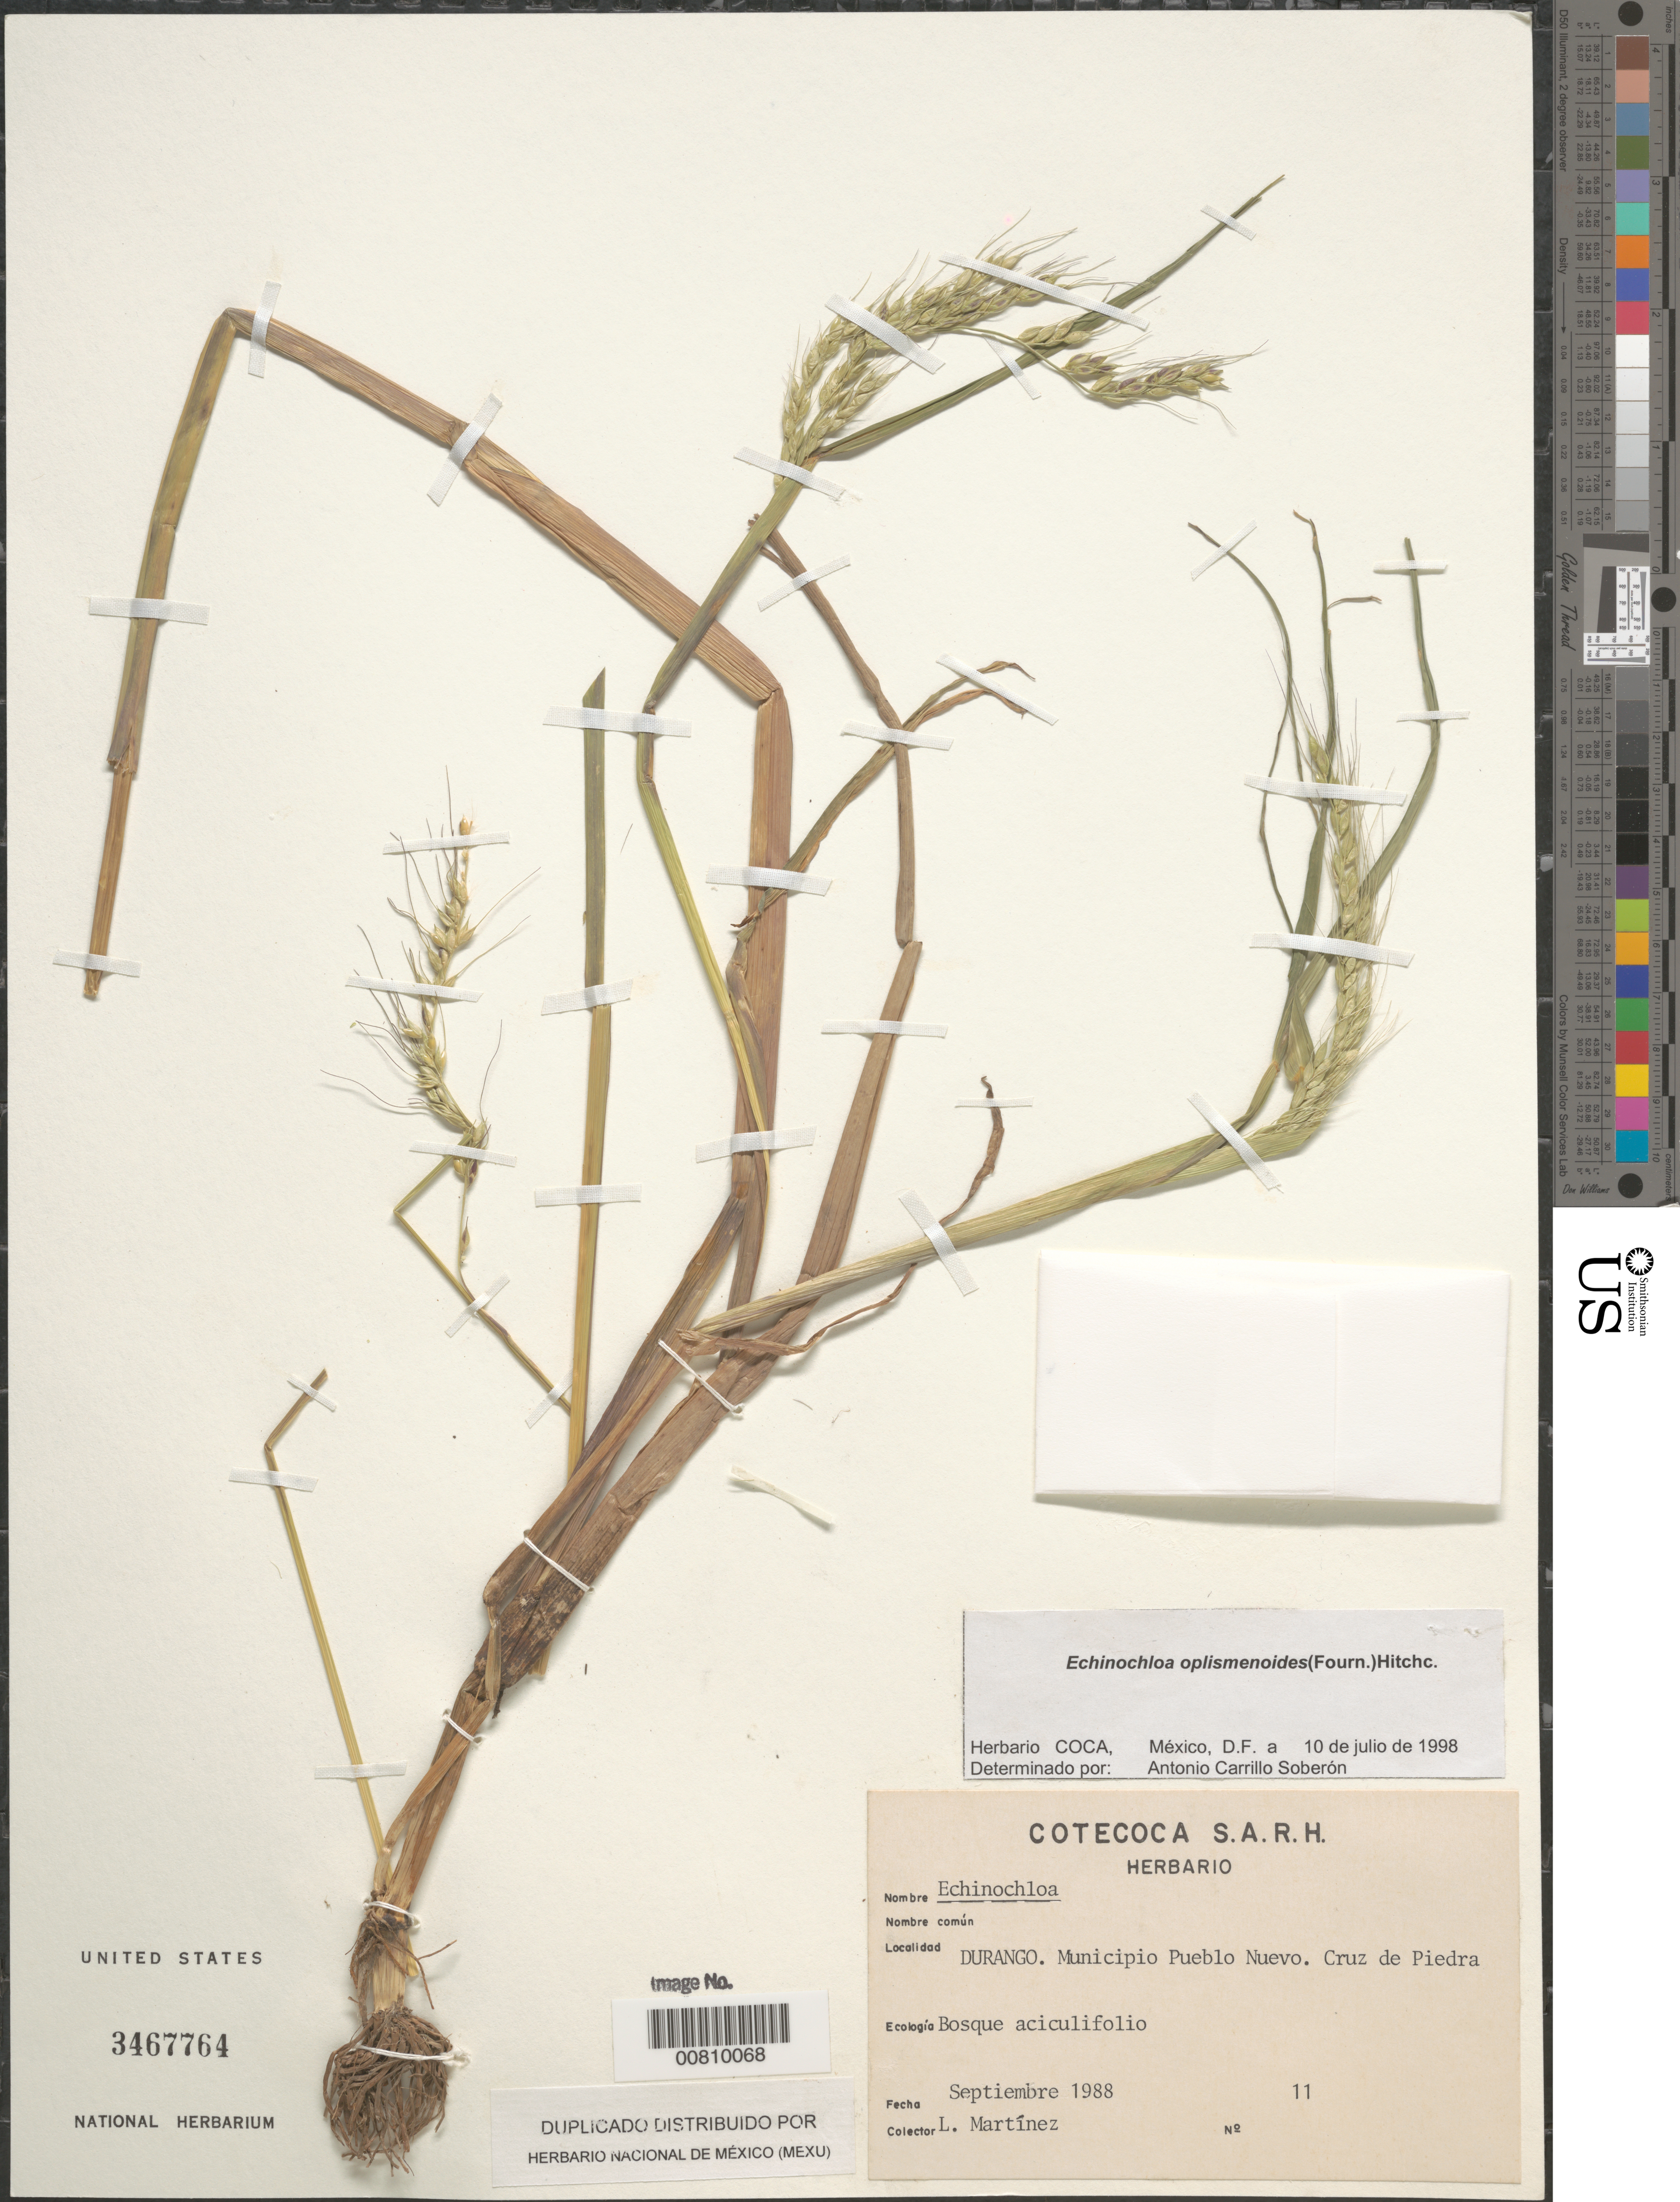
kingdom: Plantae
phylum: Tracheophyta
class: Liliopsida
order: Poales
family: Poaceae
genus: Echinochloa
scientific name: Echinochloa oplismenoides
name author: (E. Fourn.) Hitchc.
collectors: L. Martinez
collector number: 11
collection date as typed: Sep 1988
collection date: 1988-09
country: Mexico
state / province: Durango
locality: Pueblo Nuevo, Cruz de Piedra.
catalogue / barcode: US 3467764